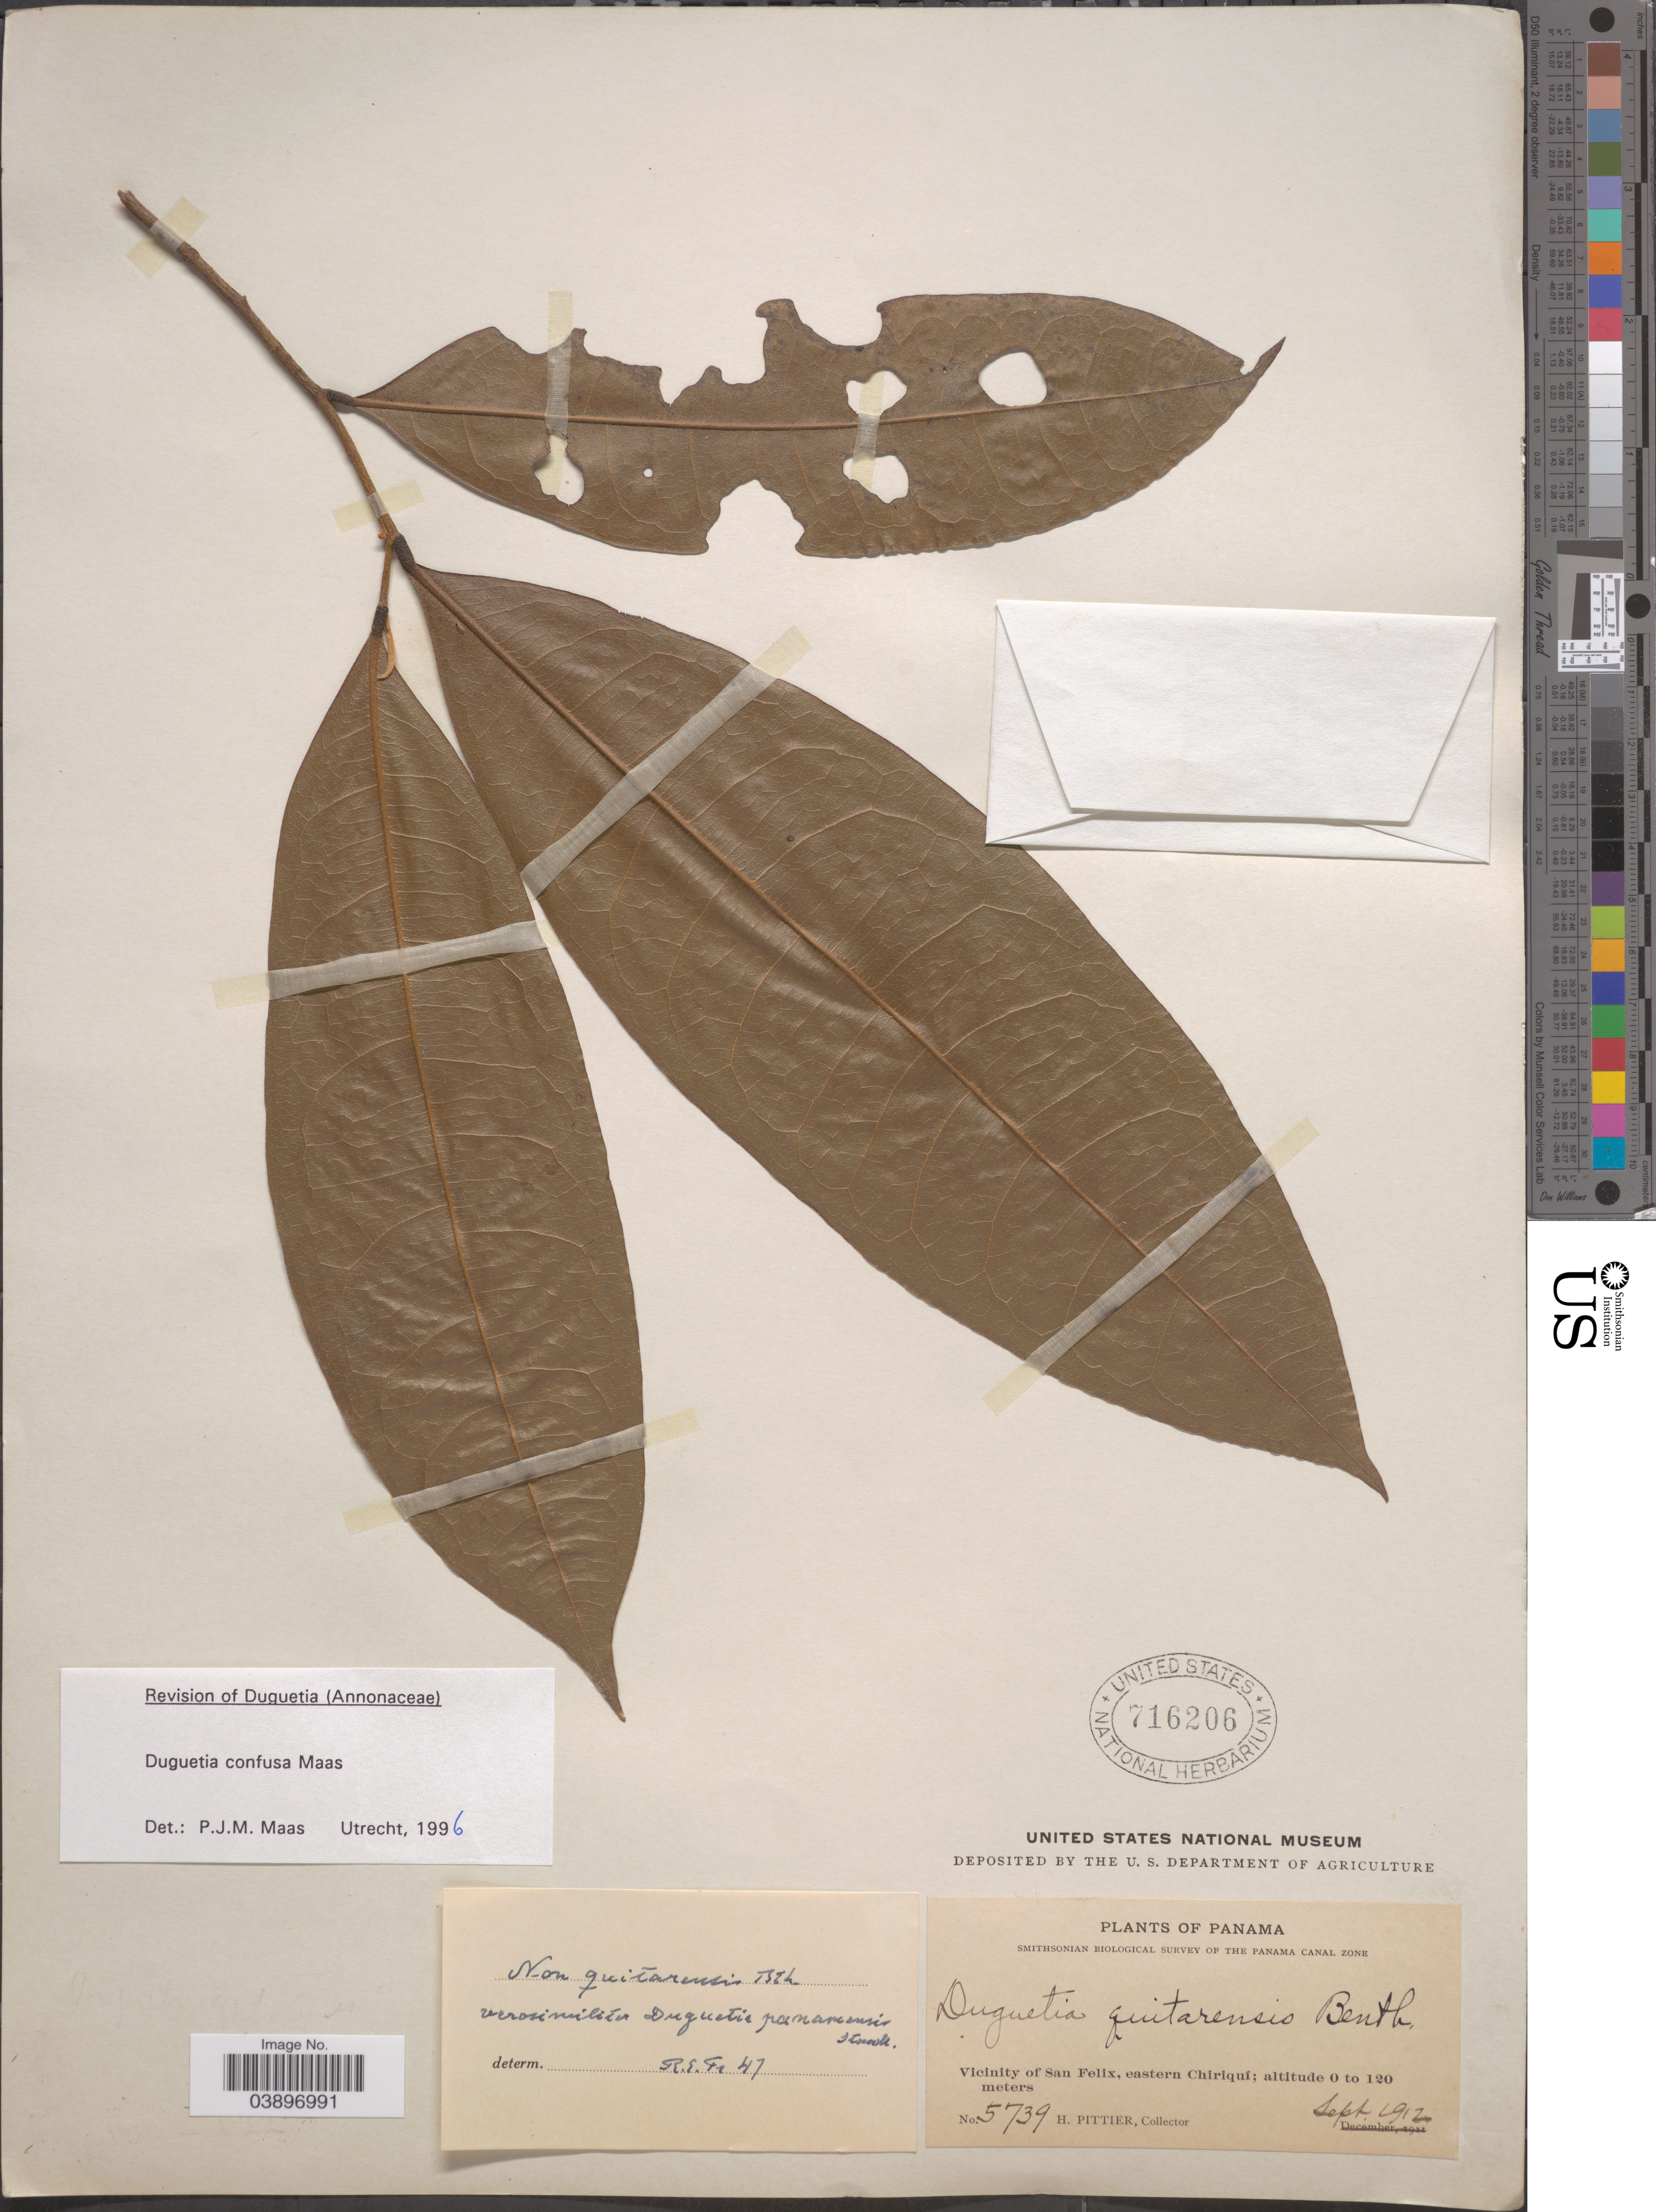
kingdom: Plantae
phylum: Tracheophyta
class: Magnoliopsida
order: Magnoliales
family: Annonaceae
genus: Duguetia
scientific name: Duguetia confusa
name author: Maas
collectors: H. F. Pittier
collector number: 5739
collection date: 1912-09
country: Panama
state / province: Chiriqui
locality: Vicinity of San Felix, eastern Chiriquí.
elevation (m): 0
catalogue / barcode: US 716206